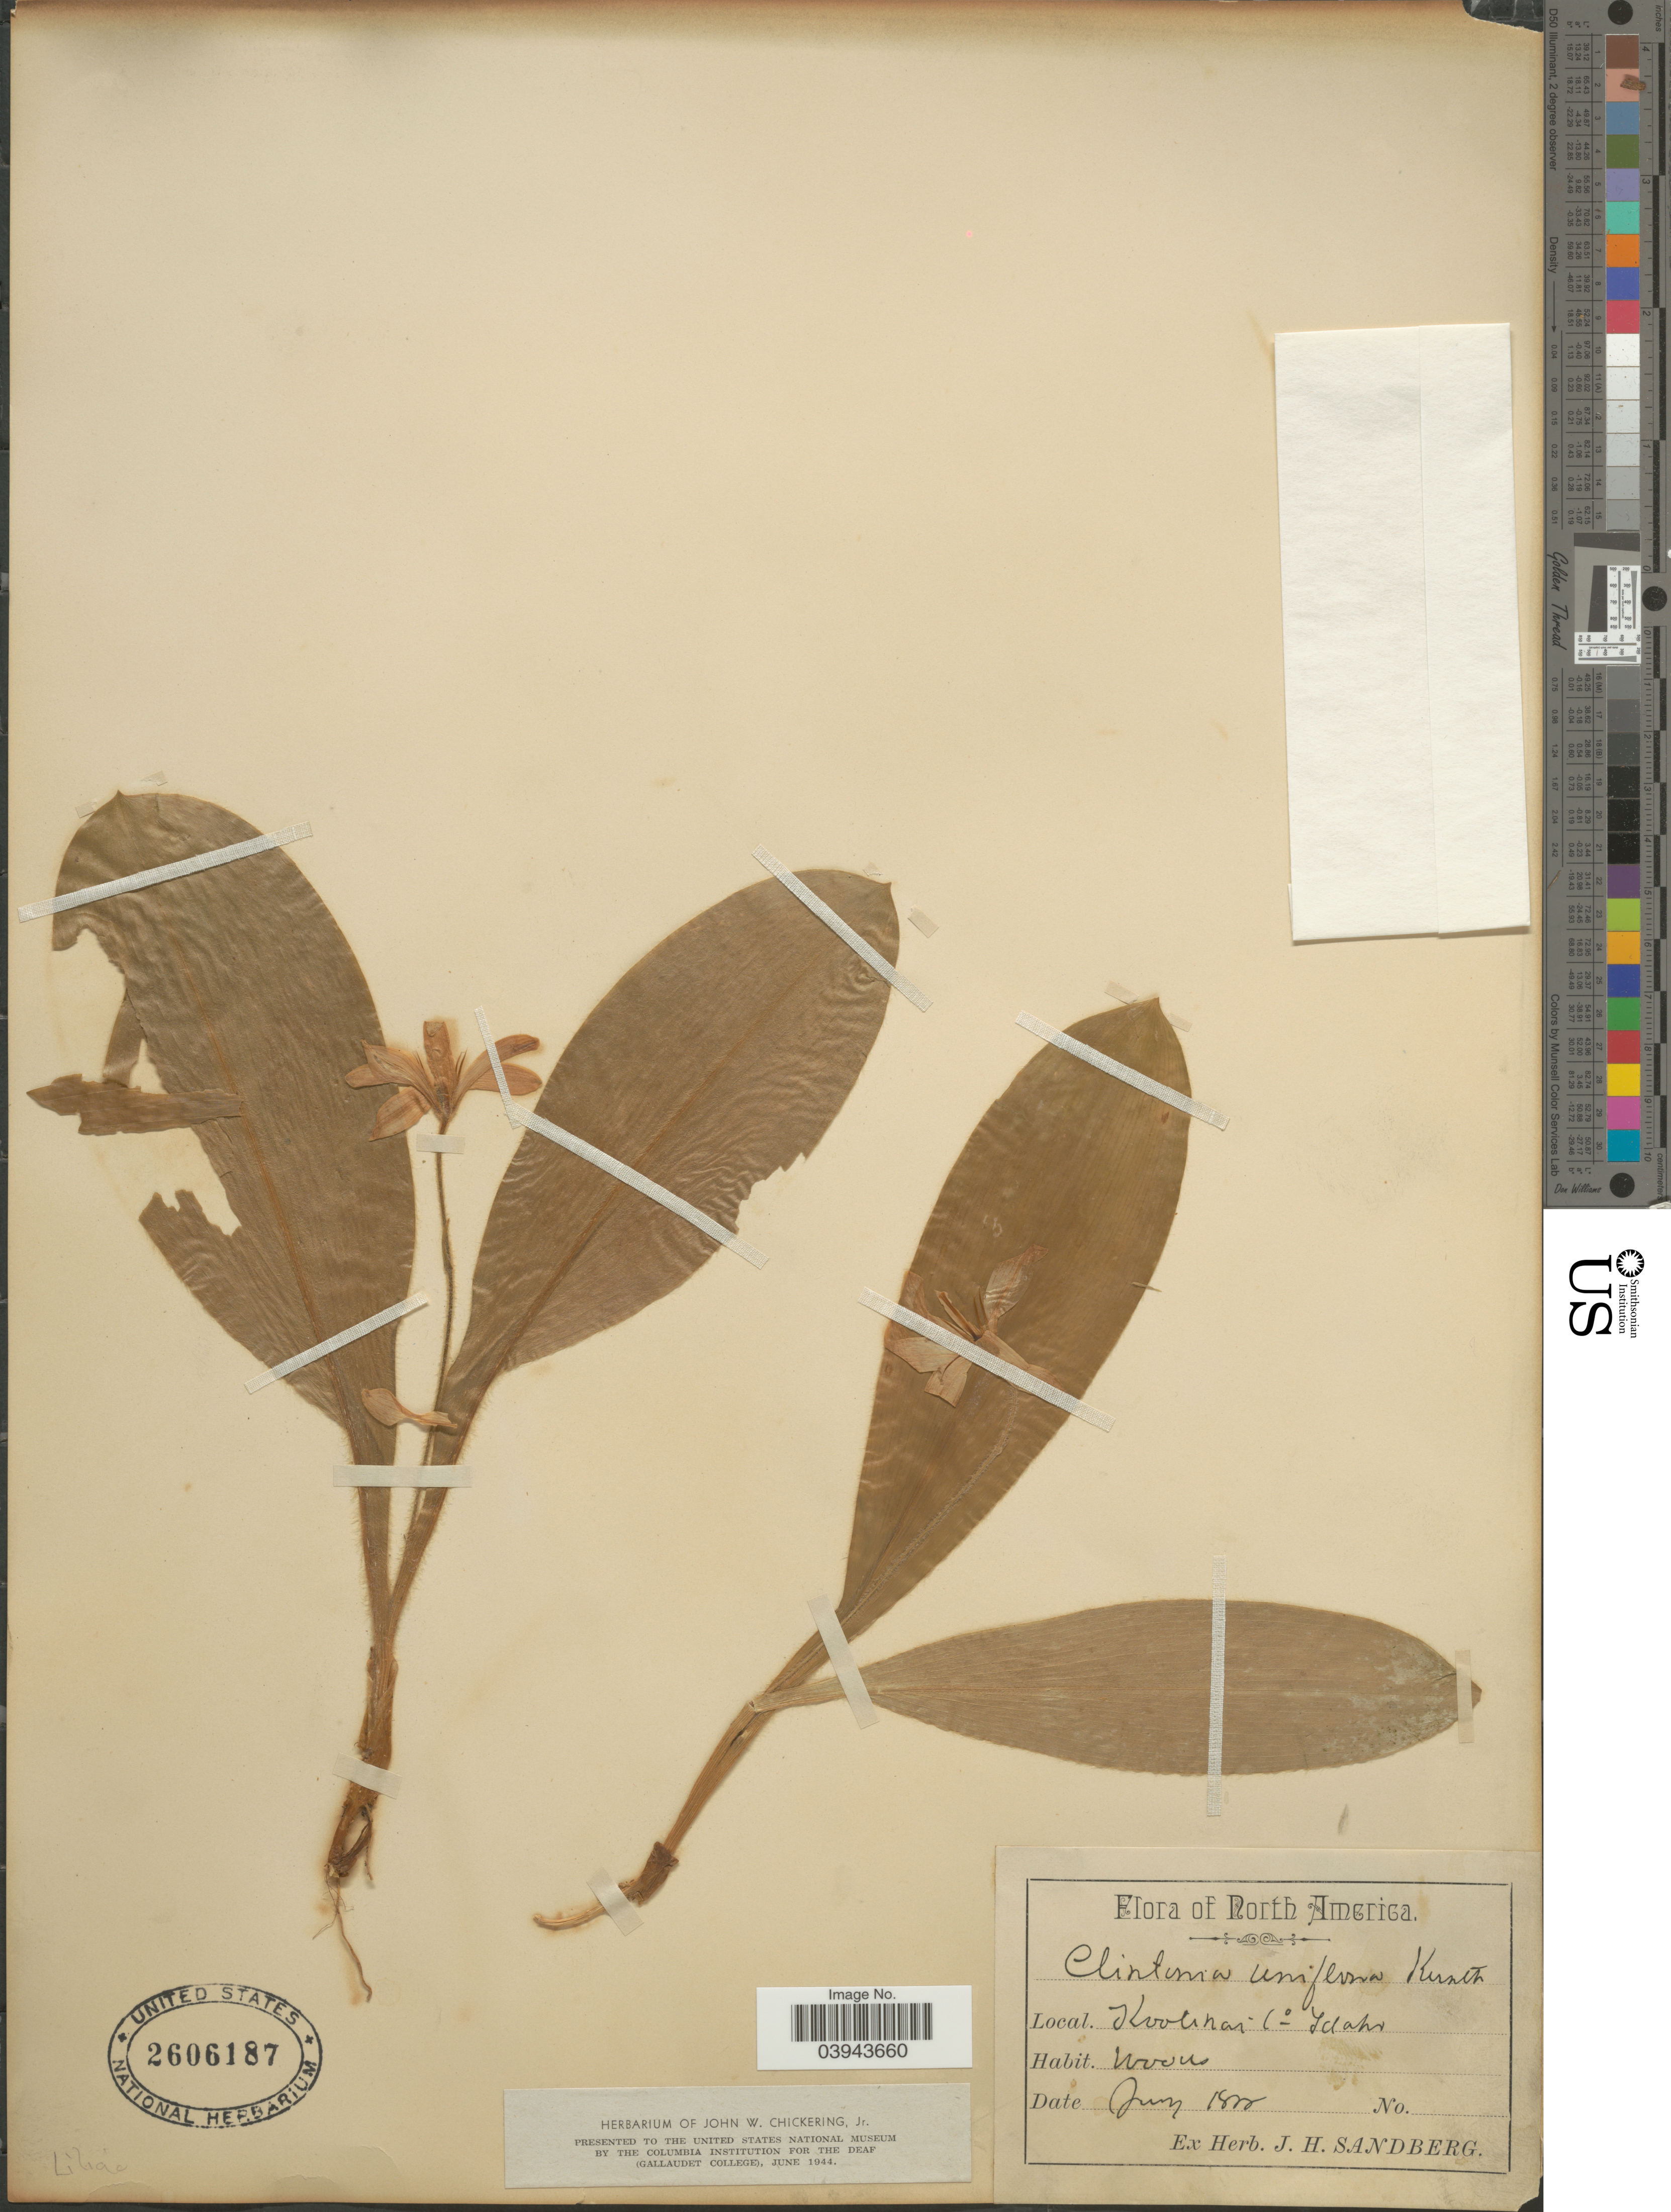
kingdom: Plantae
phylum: Tracheophyta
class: Liliopsida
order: Liliales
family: Liliaceae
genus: Clintonia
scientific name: Clintonia uniflora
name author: Kunth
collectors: ex. herb. J. H. Sandberg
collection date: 1800-07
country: United States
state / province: Idaho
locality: Kootenai Co.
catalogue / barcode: US 2606187